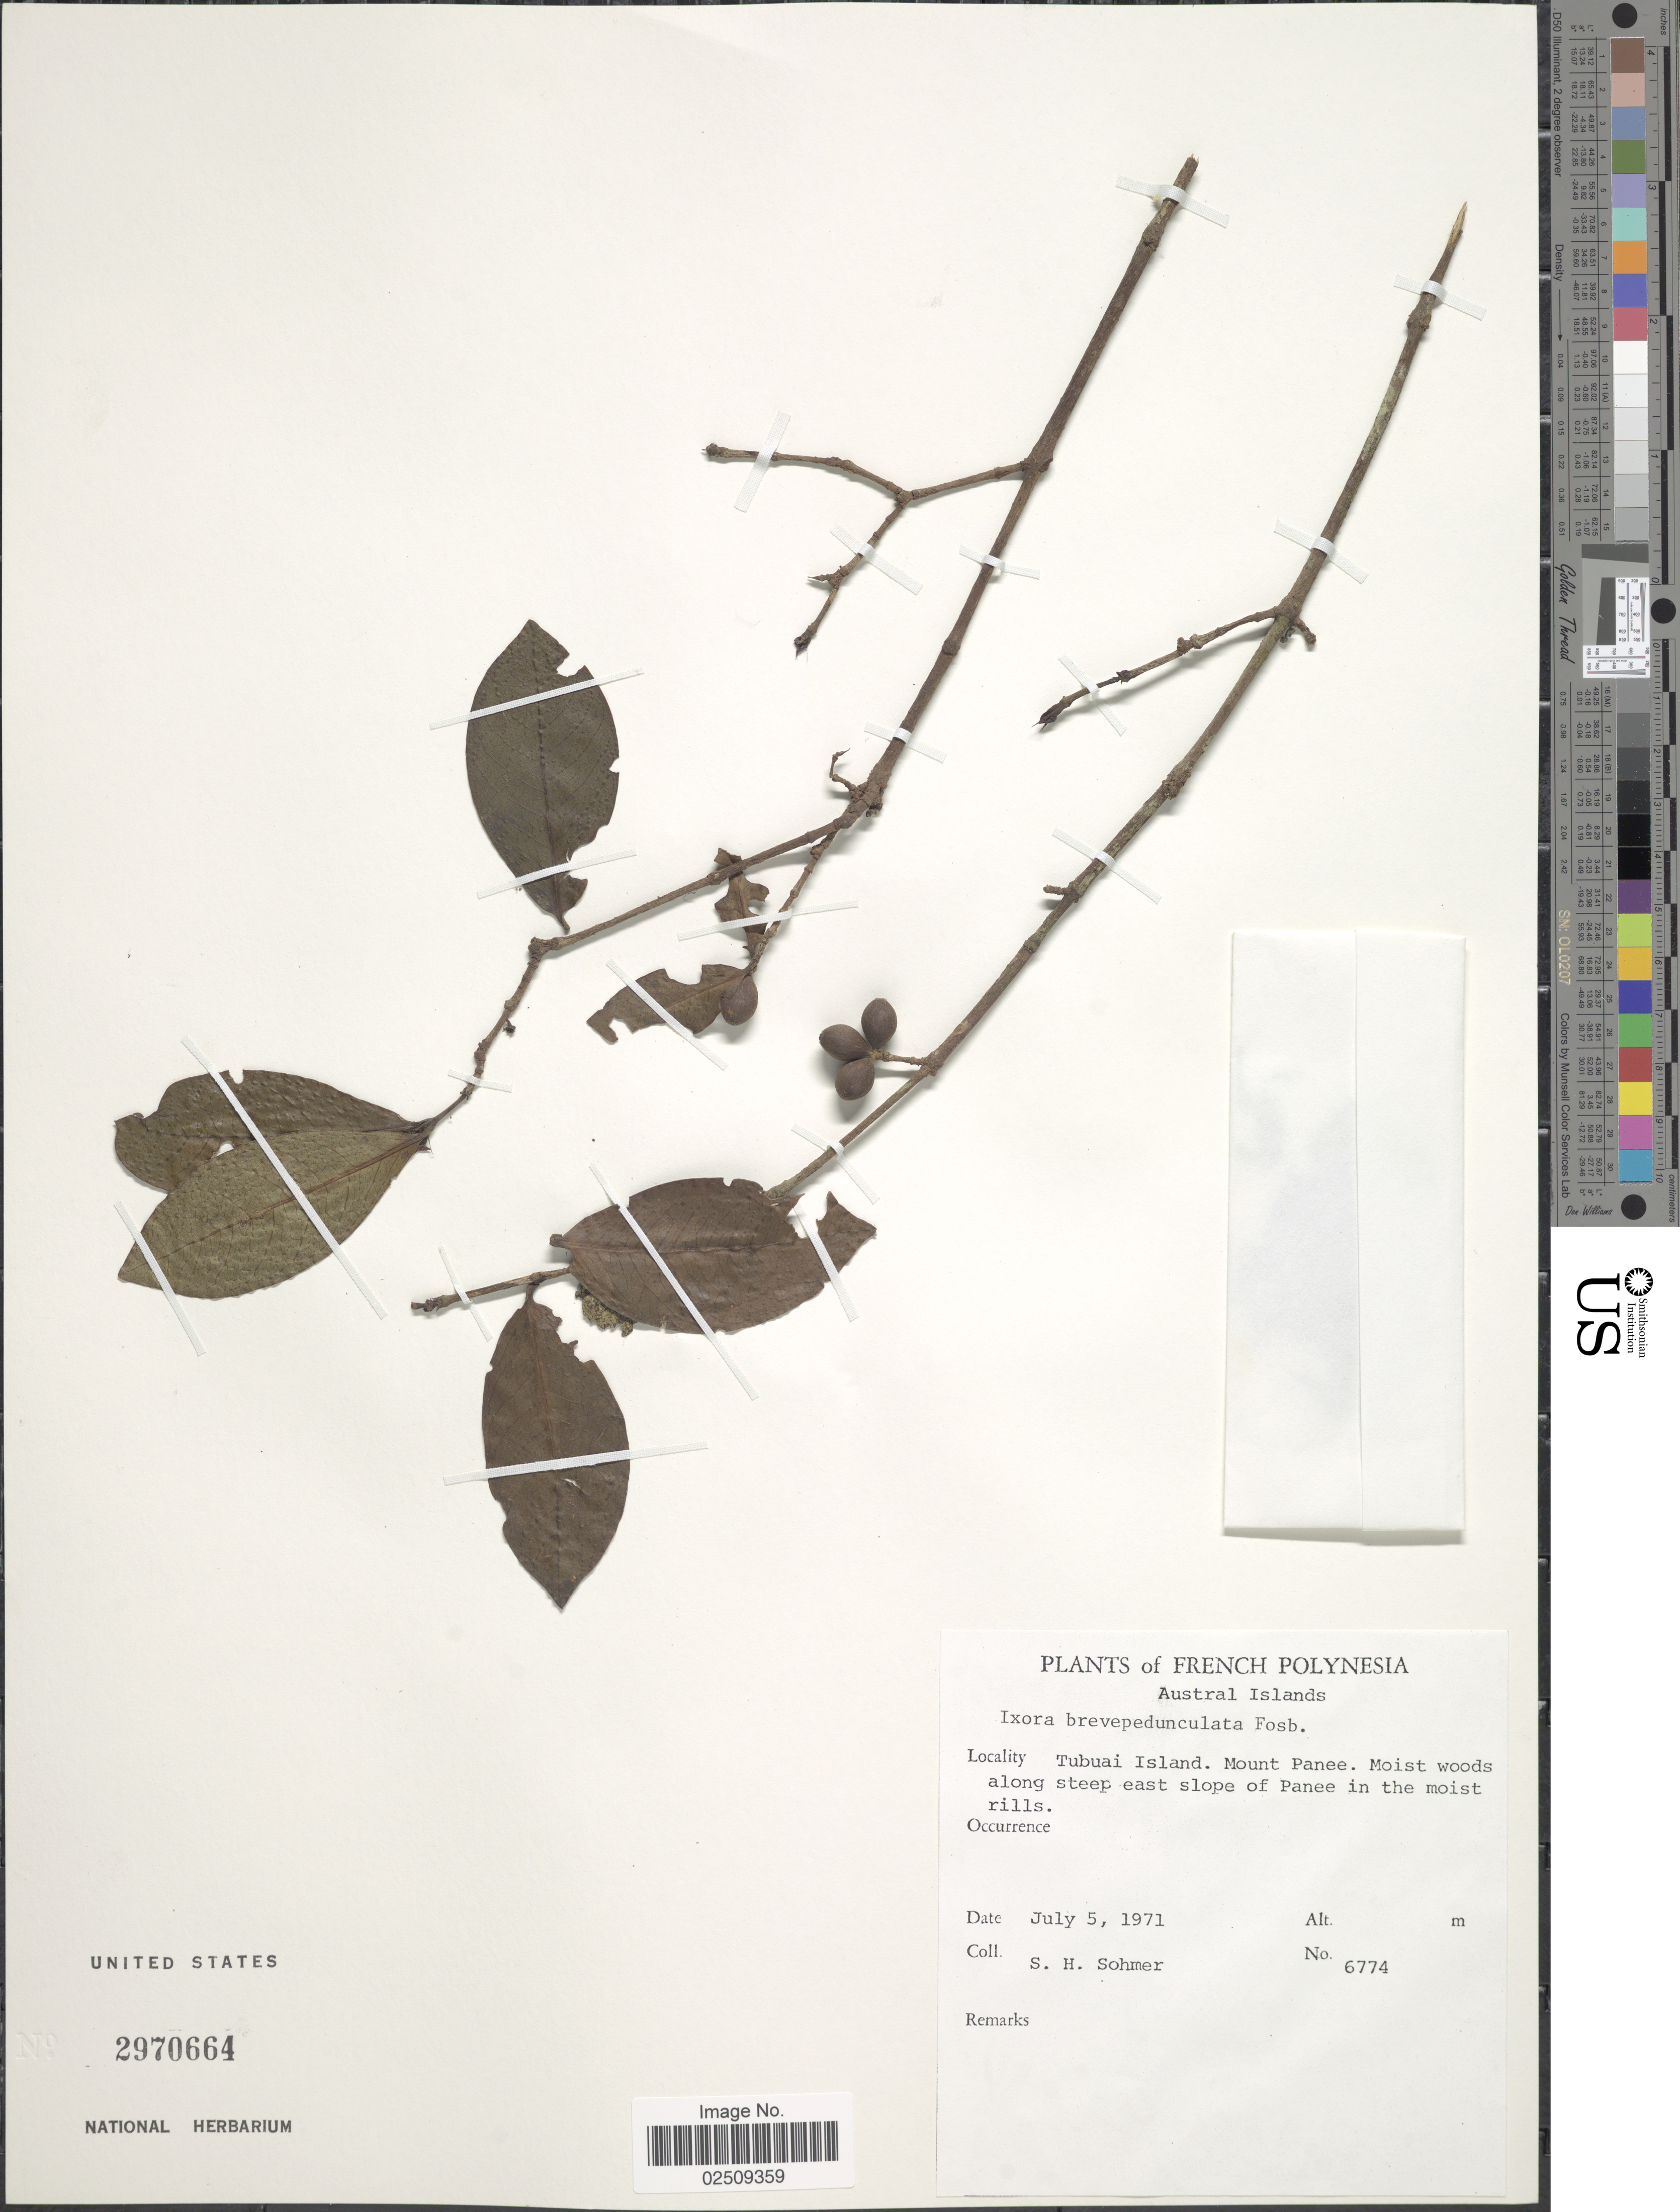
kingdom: Plantae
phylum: Tracheophyta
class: Magnoliopsida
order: Gentianales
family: Rubiaceae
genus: Ixora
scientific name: Ixora brevipedunculata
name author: Fosberg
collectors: S. H. Sohmer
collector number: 6774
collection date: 1971-07-05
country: French Polynesia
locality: Austral Islands. Tubuai Island. Mount Panee. Moist woods along steep east slope of Panee in the moist rills.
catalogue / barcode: US 2970664